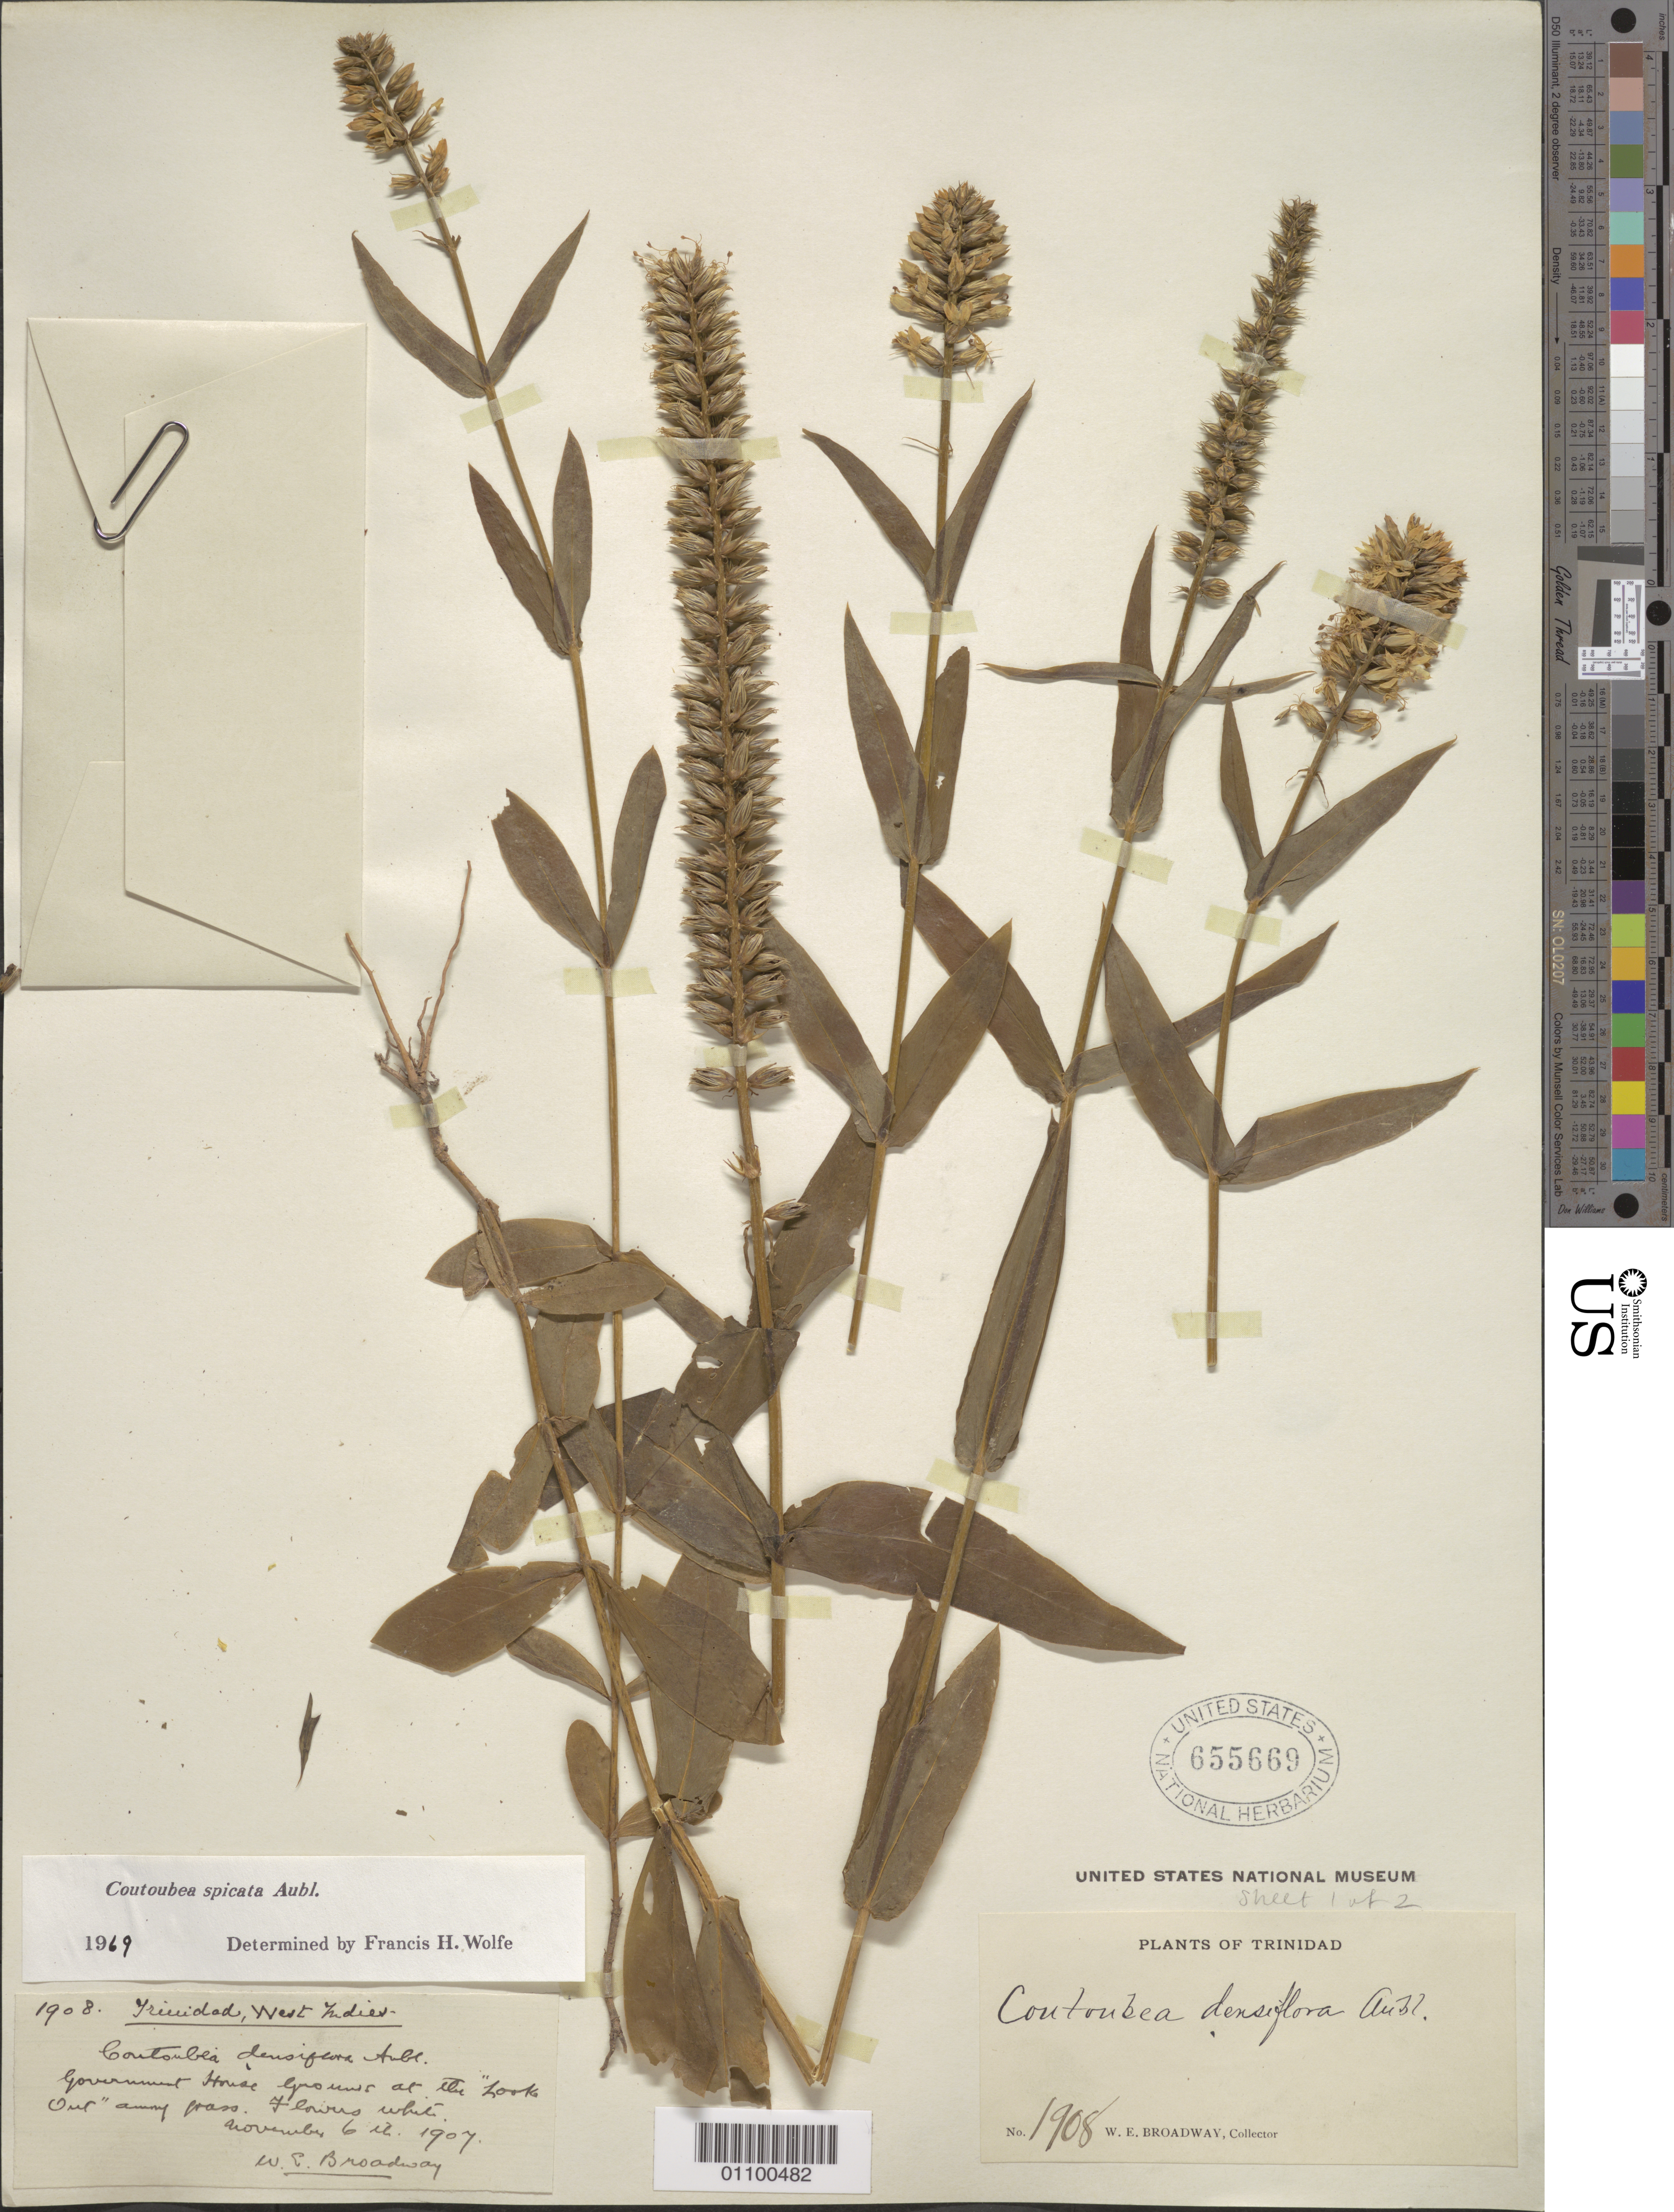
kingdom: Plantae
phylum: Tracheophyta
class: Magnoliopsida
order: Gentianales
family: Gentianaceae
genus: Coutoubea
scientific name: Coutoubea spicata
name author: Aubl.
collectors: W. E. Broadway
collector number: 1908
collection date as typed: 06 Nov 1907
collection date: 1907-11-06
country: Trinidad and Tobago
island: Trinidad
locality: Government House Grounds at the "Look Out" among grass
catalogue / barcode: US 655669